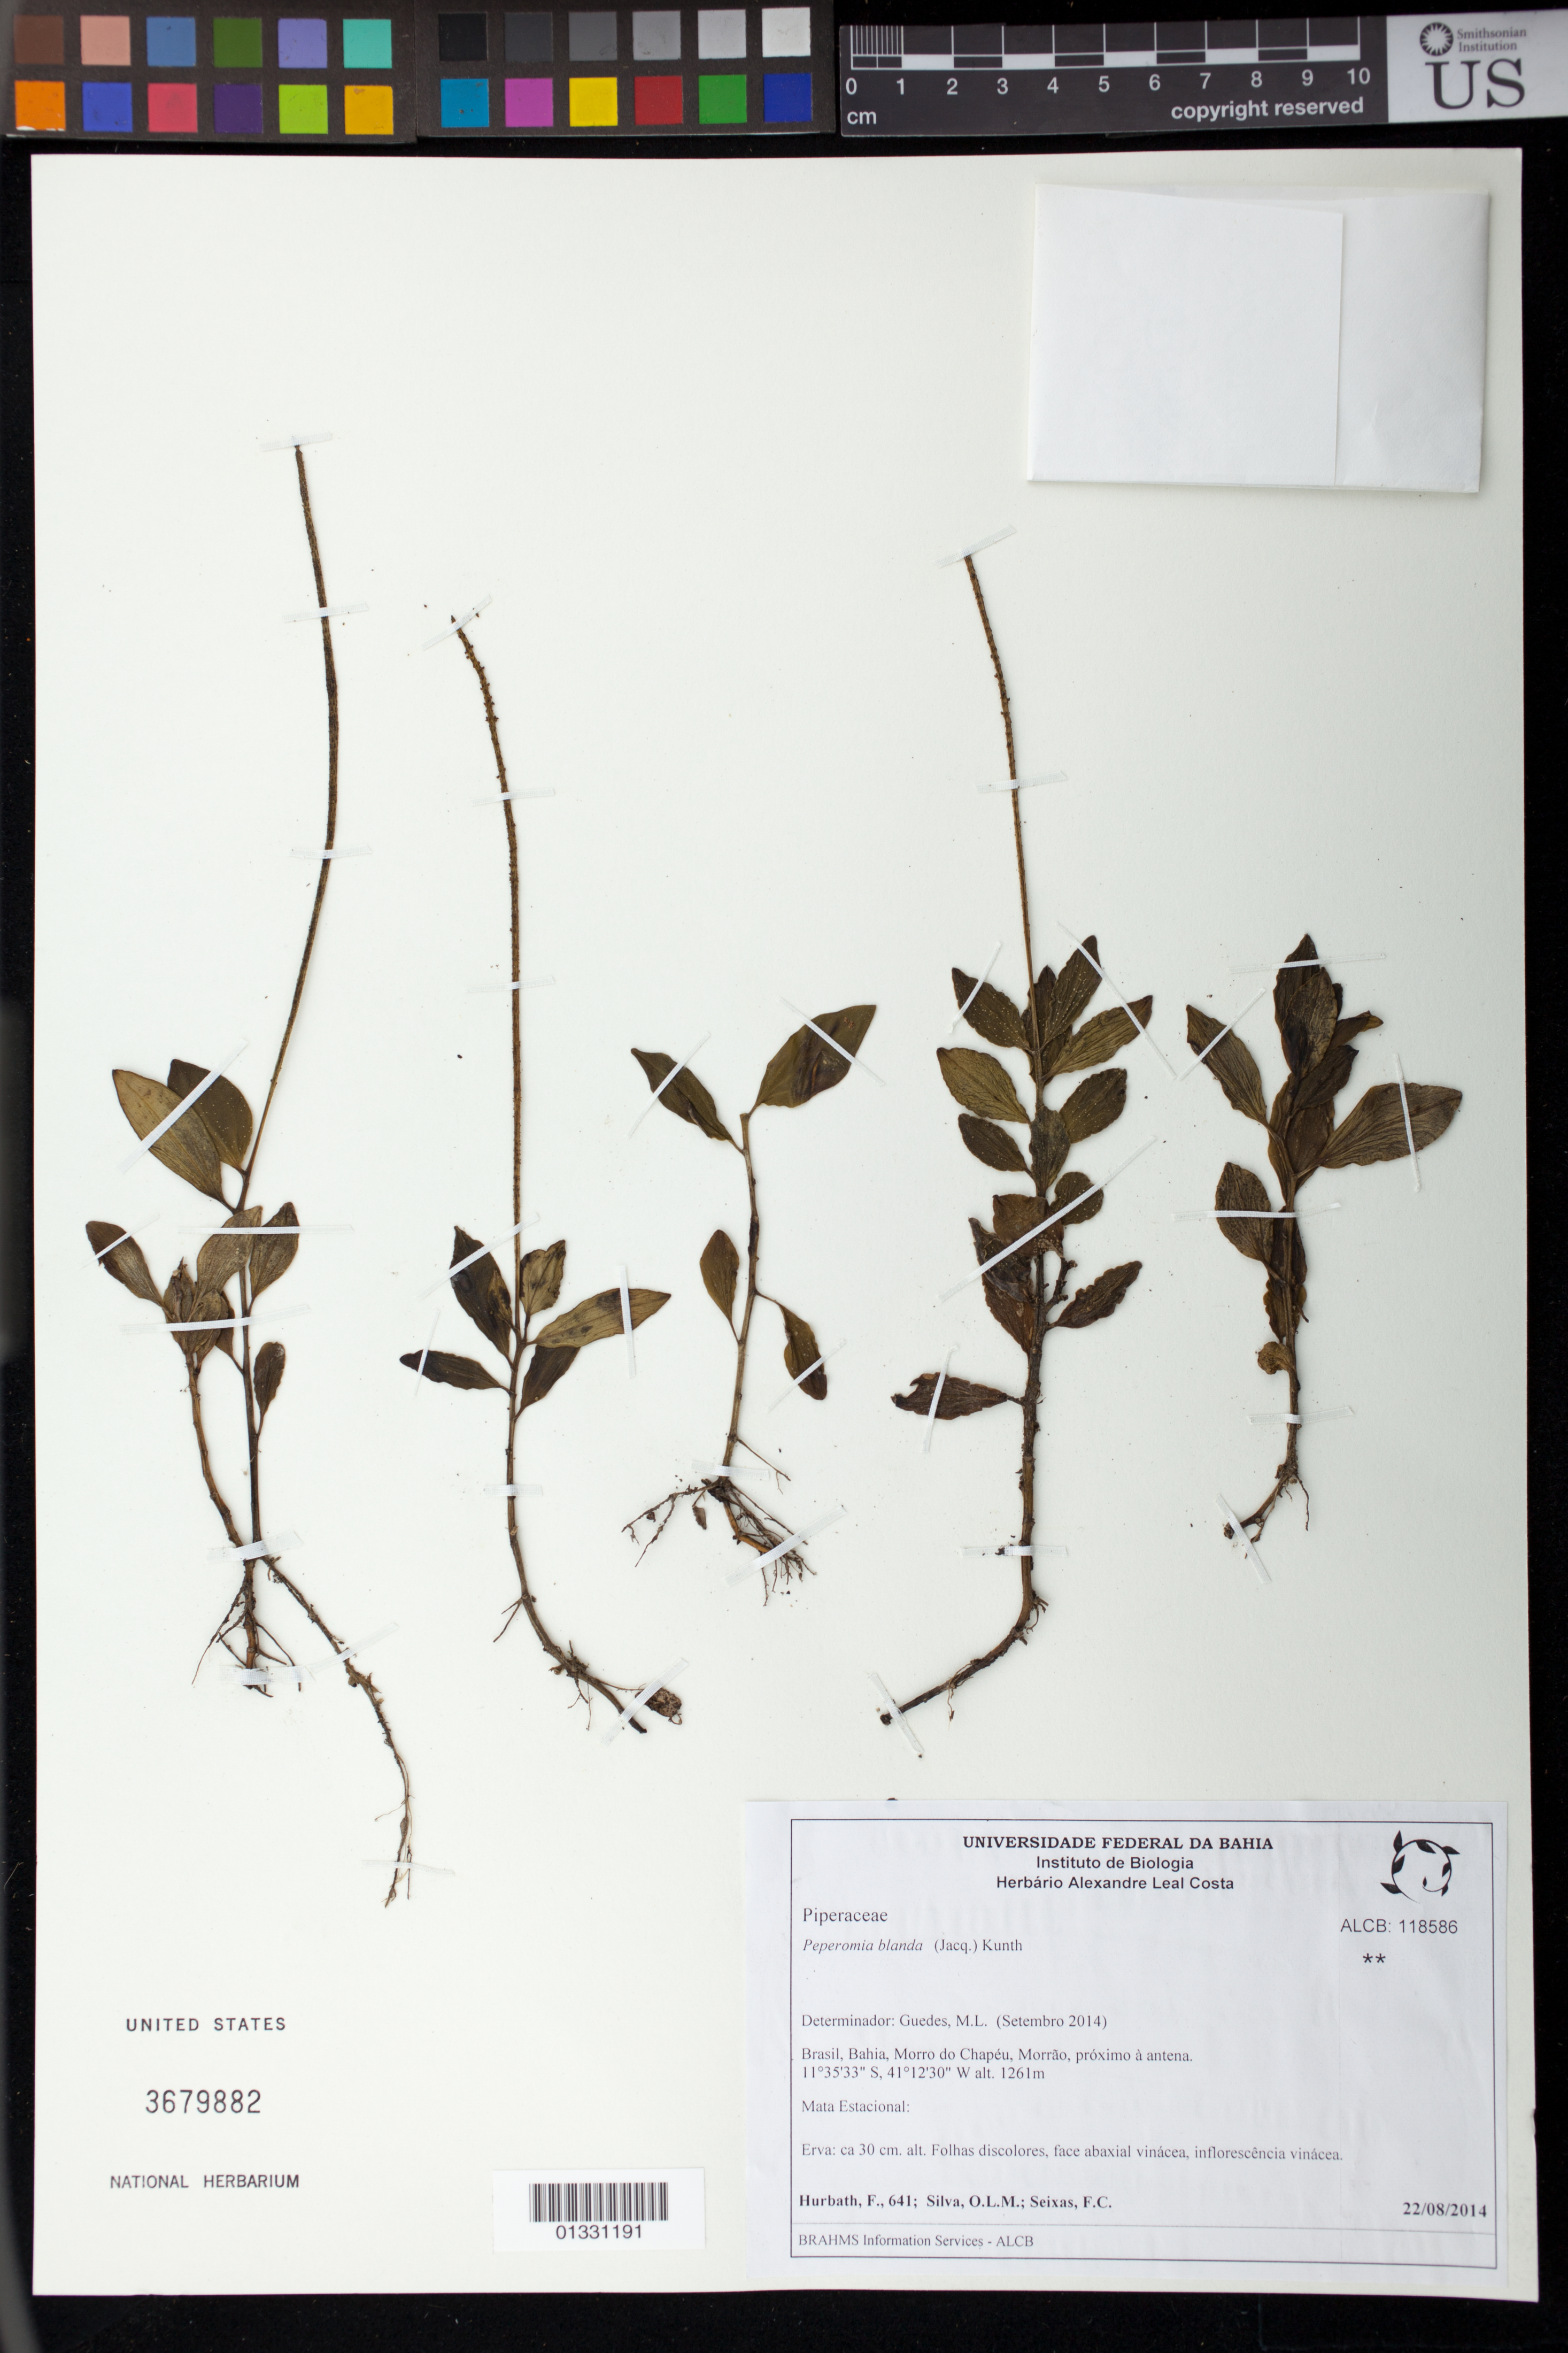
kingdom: Plantae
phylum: Tracheophyta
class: Magnoliopsida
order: Piperales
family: Piperaceae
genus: Peperomia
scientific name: Peperomia blanda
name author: (Jacq.) Kunth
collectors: F. Hurbath, O. L. Silva & F. Seixas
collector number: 641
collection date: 2014-08-22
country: Brazil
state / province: Bahia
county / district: Morro do Chapéu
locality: Morrão, próximo a antena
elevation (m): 1261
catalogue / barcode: US 3679882